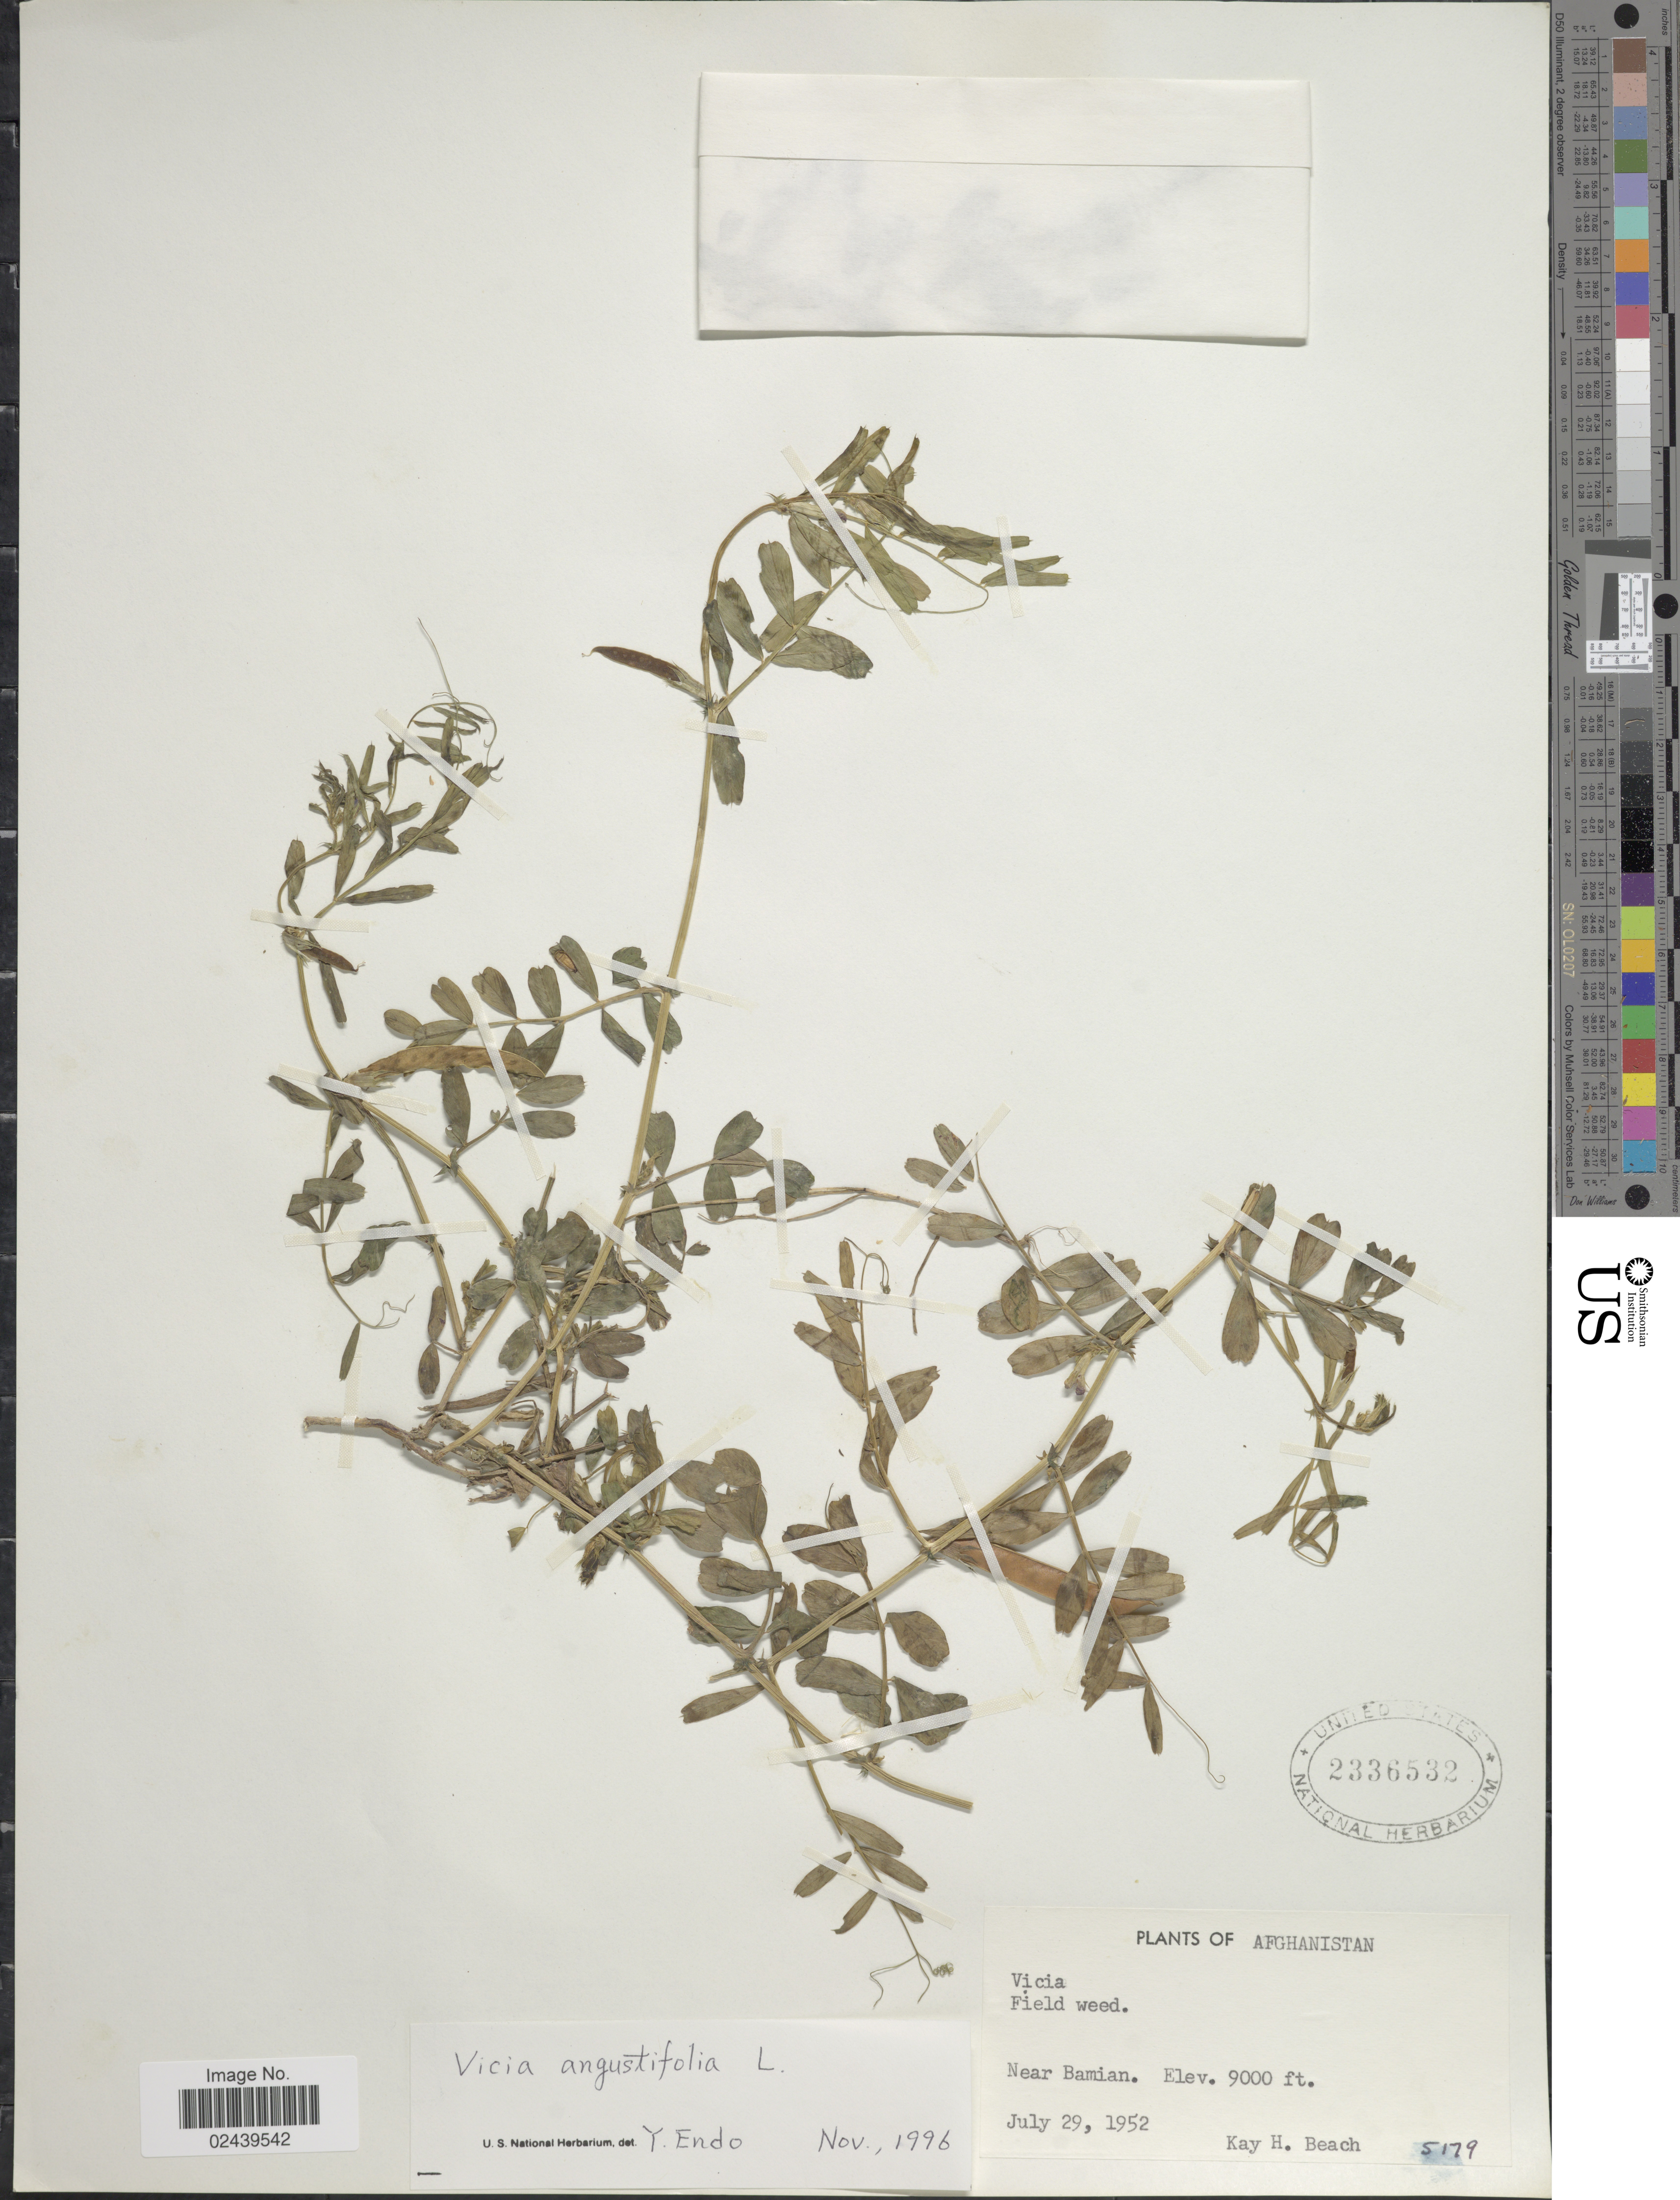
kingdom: Plantae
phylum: Tracheophyta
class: Magnoliopsida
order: Fabales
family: Fabaceae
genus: Vicia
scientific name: Vicia angustifolia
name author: L.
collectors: K. H. Beach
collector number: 5179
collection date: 1952-07-29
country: Afghanistan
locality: Near Bamian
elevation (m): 2743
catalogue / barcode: US 2336532